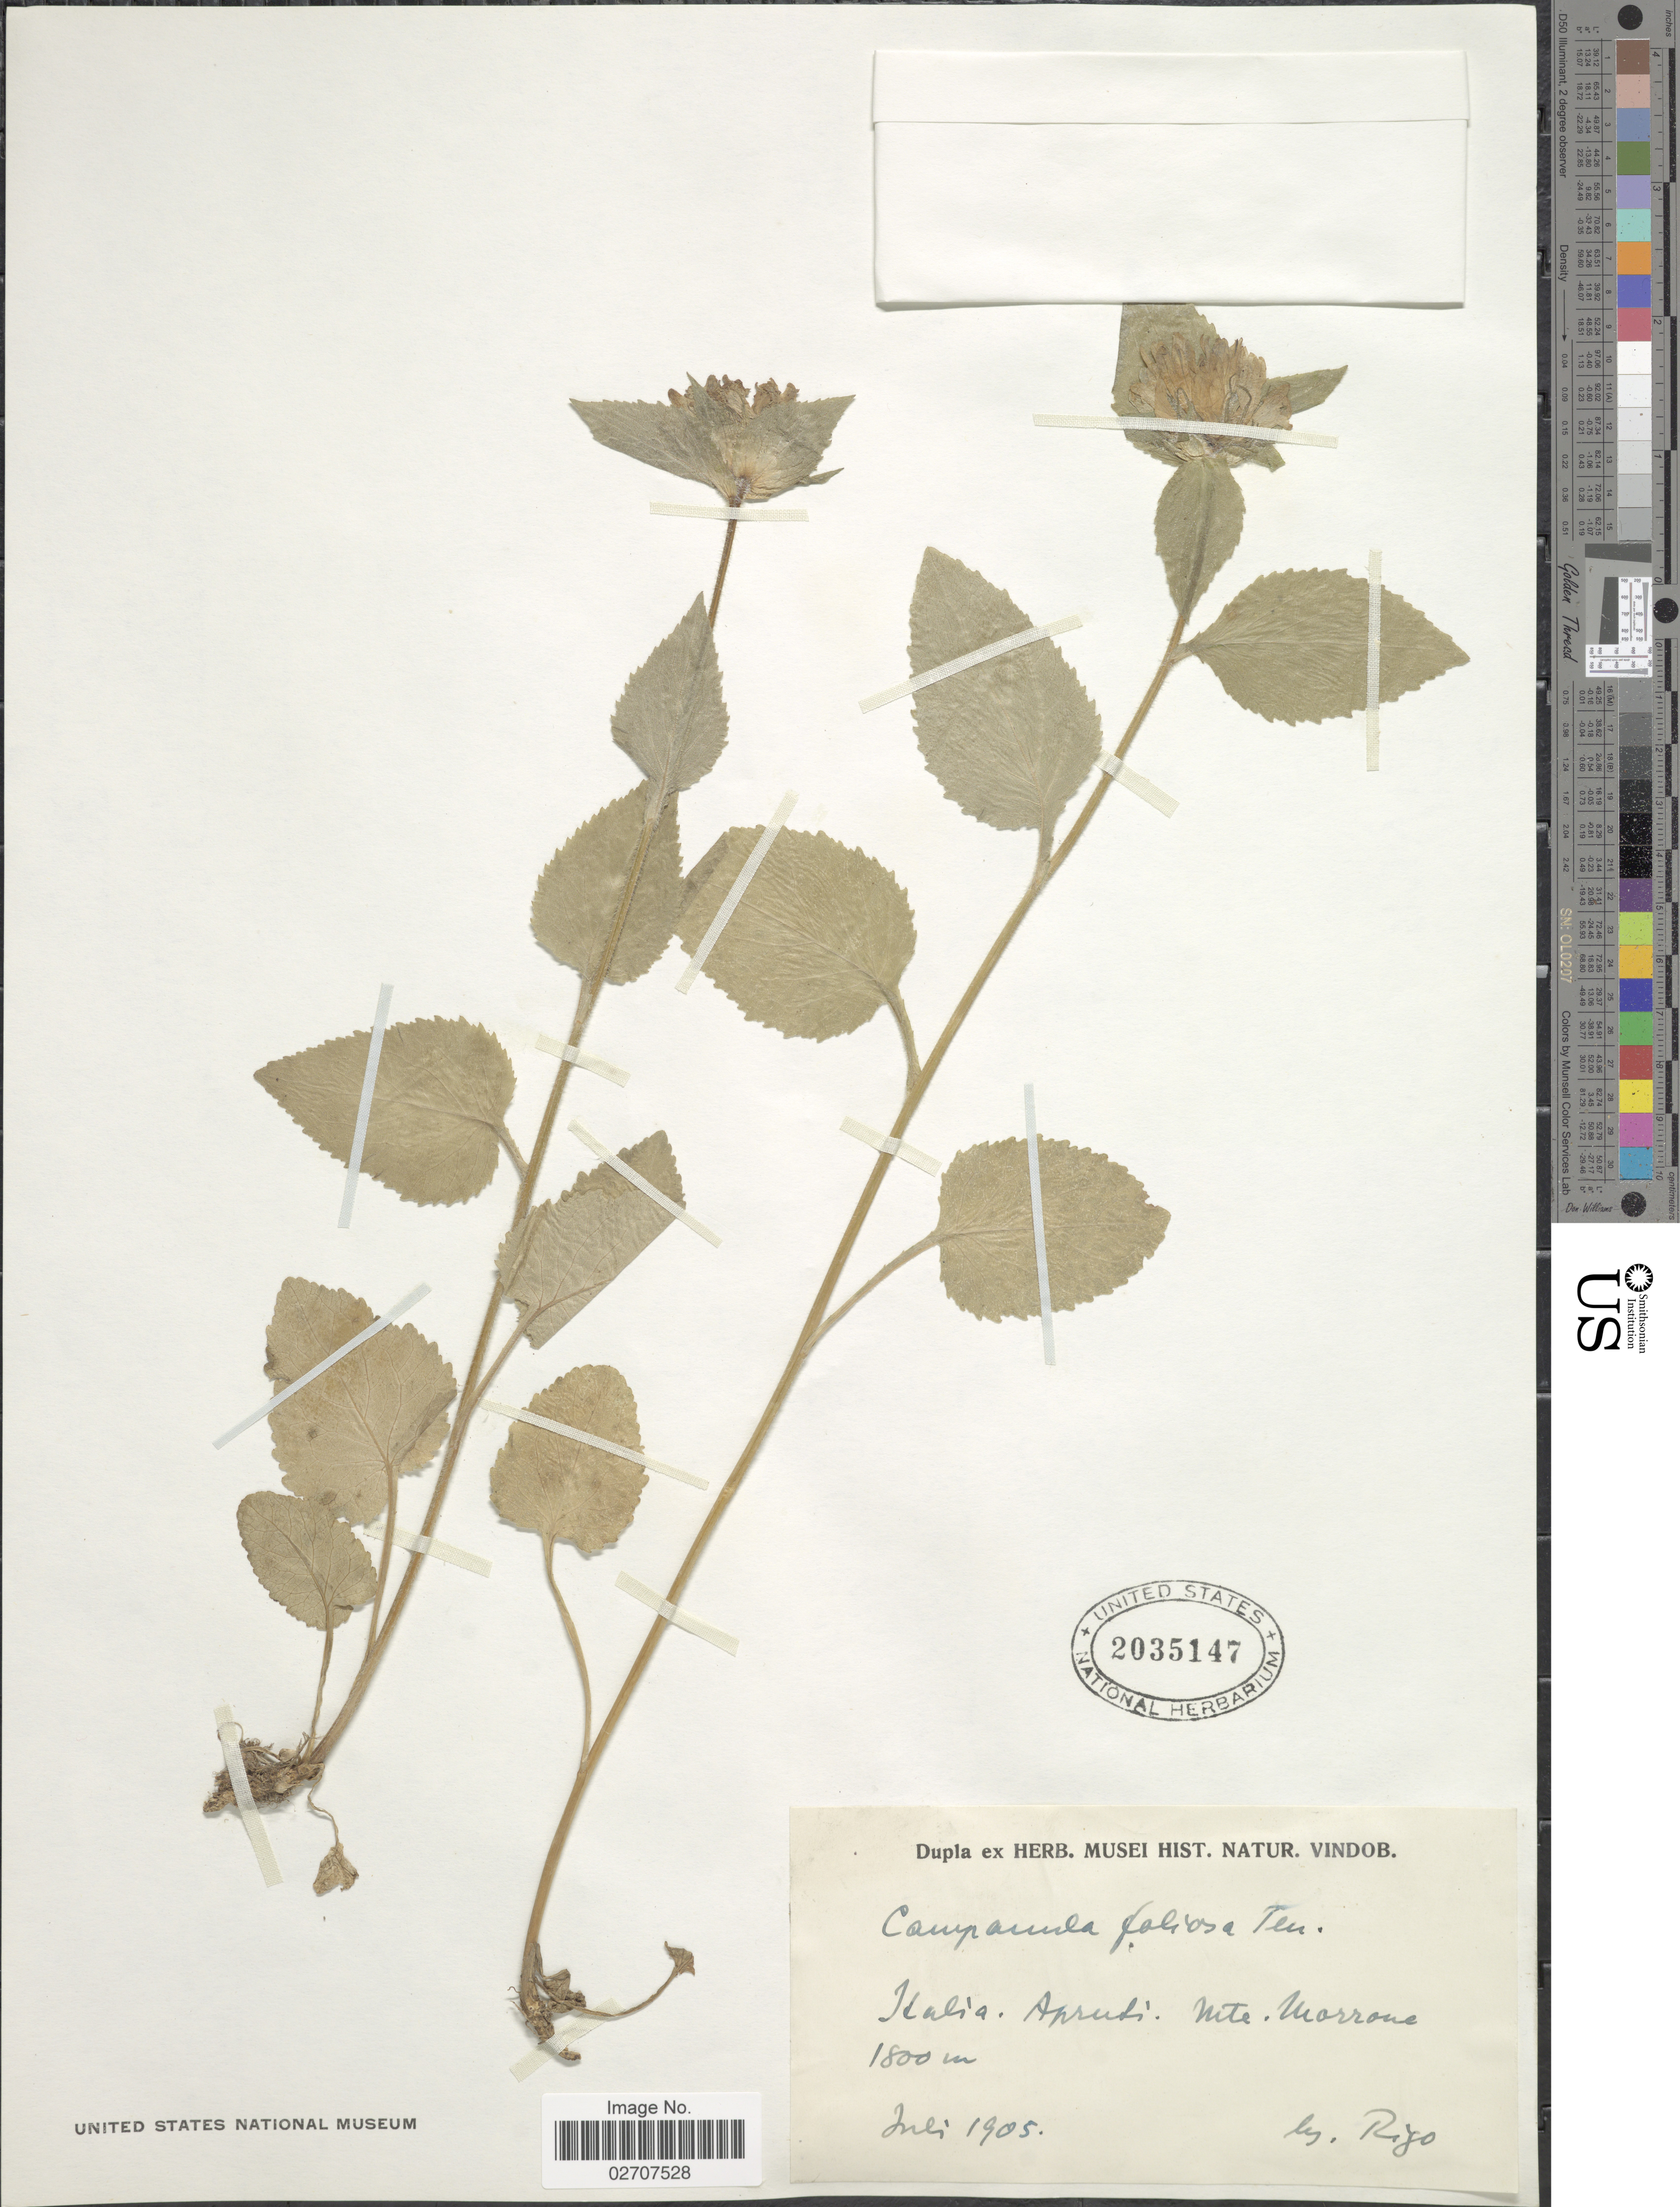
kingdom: Plantae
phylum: Tracheophyta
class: Magnoliopsida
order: Asterales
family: Campanulaceae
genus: Campanula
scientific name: Campanula foliosa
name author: Ten.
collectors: -- Rigo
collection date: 1905-07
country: Italy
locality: Apruti. Mte Morrone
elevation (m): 1800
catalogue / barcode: US 2035147